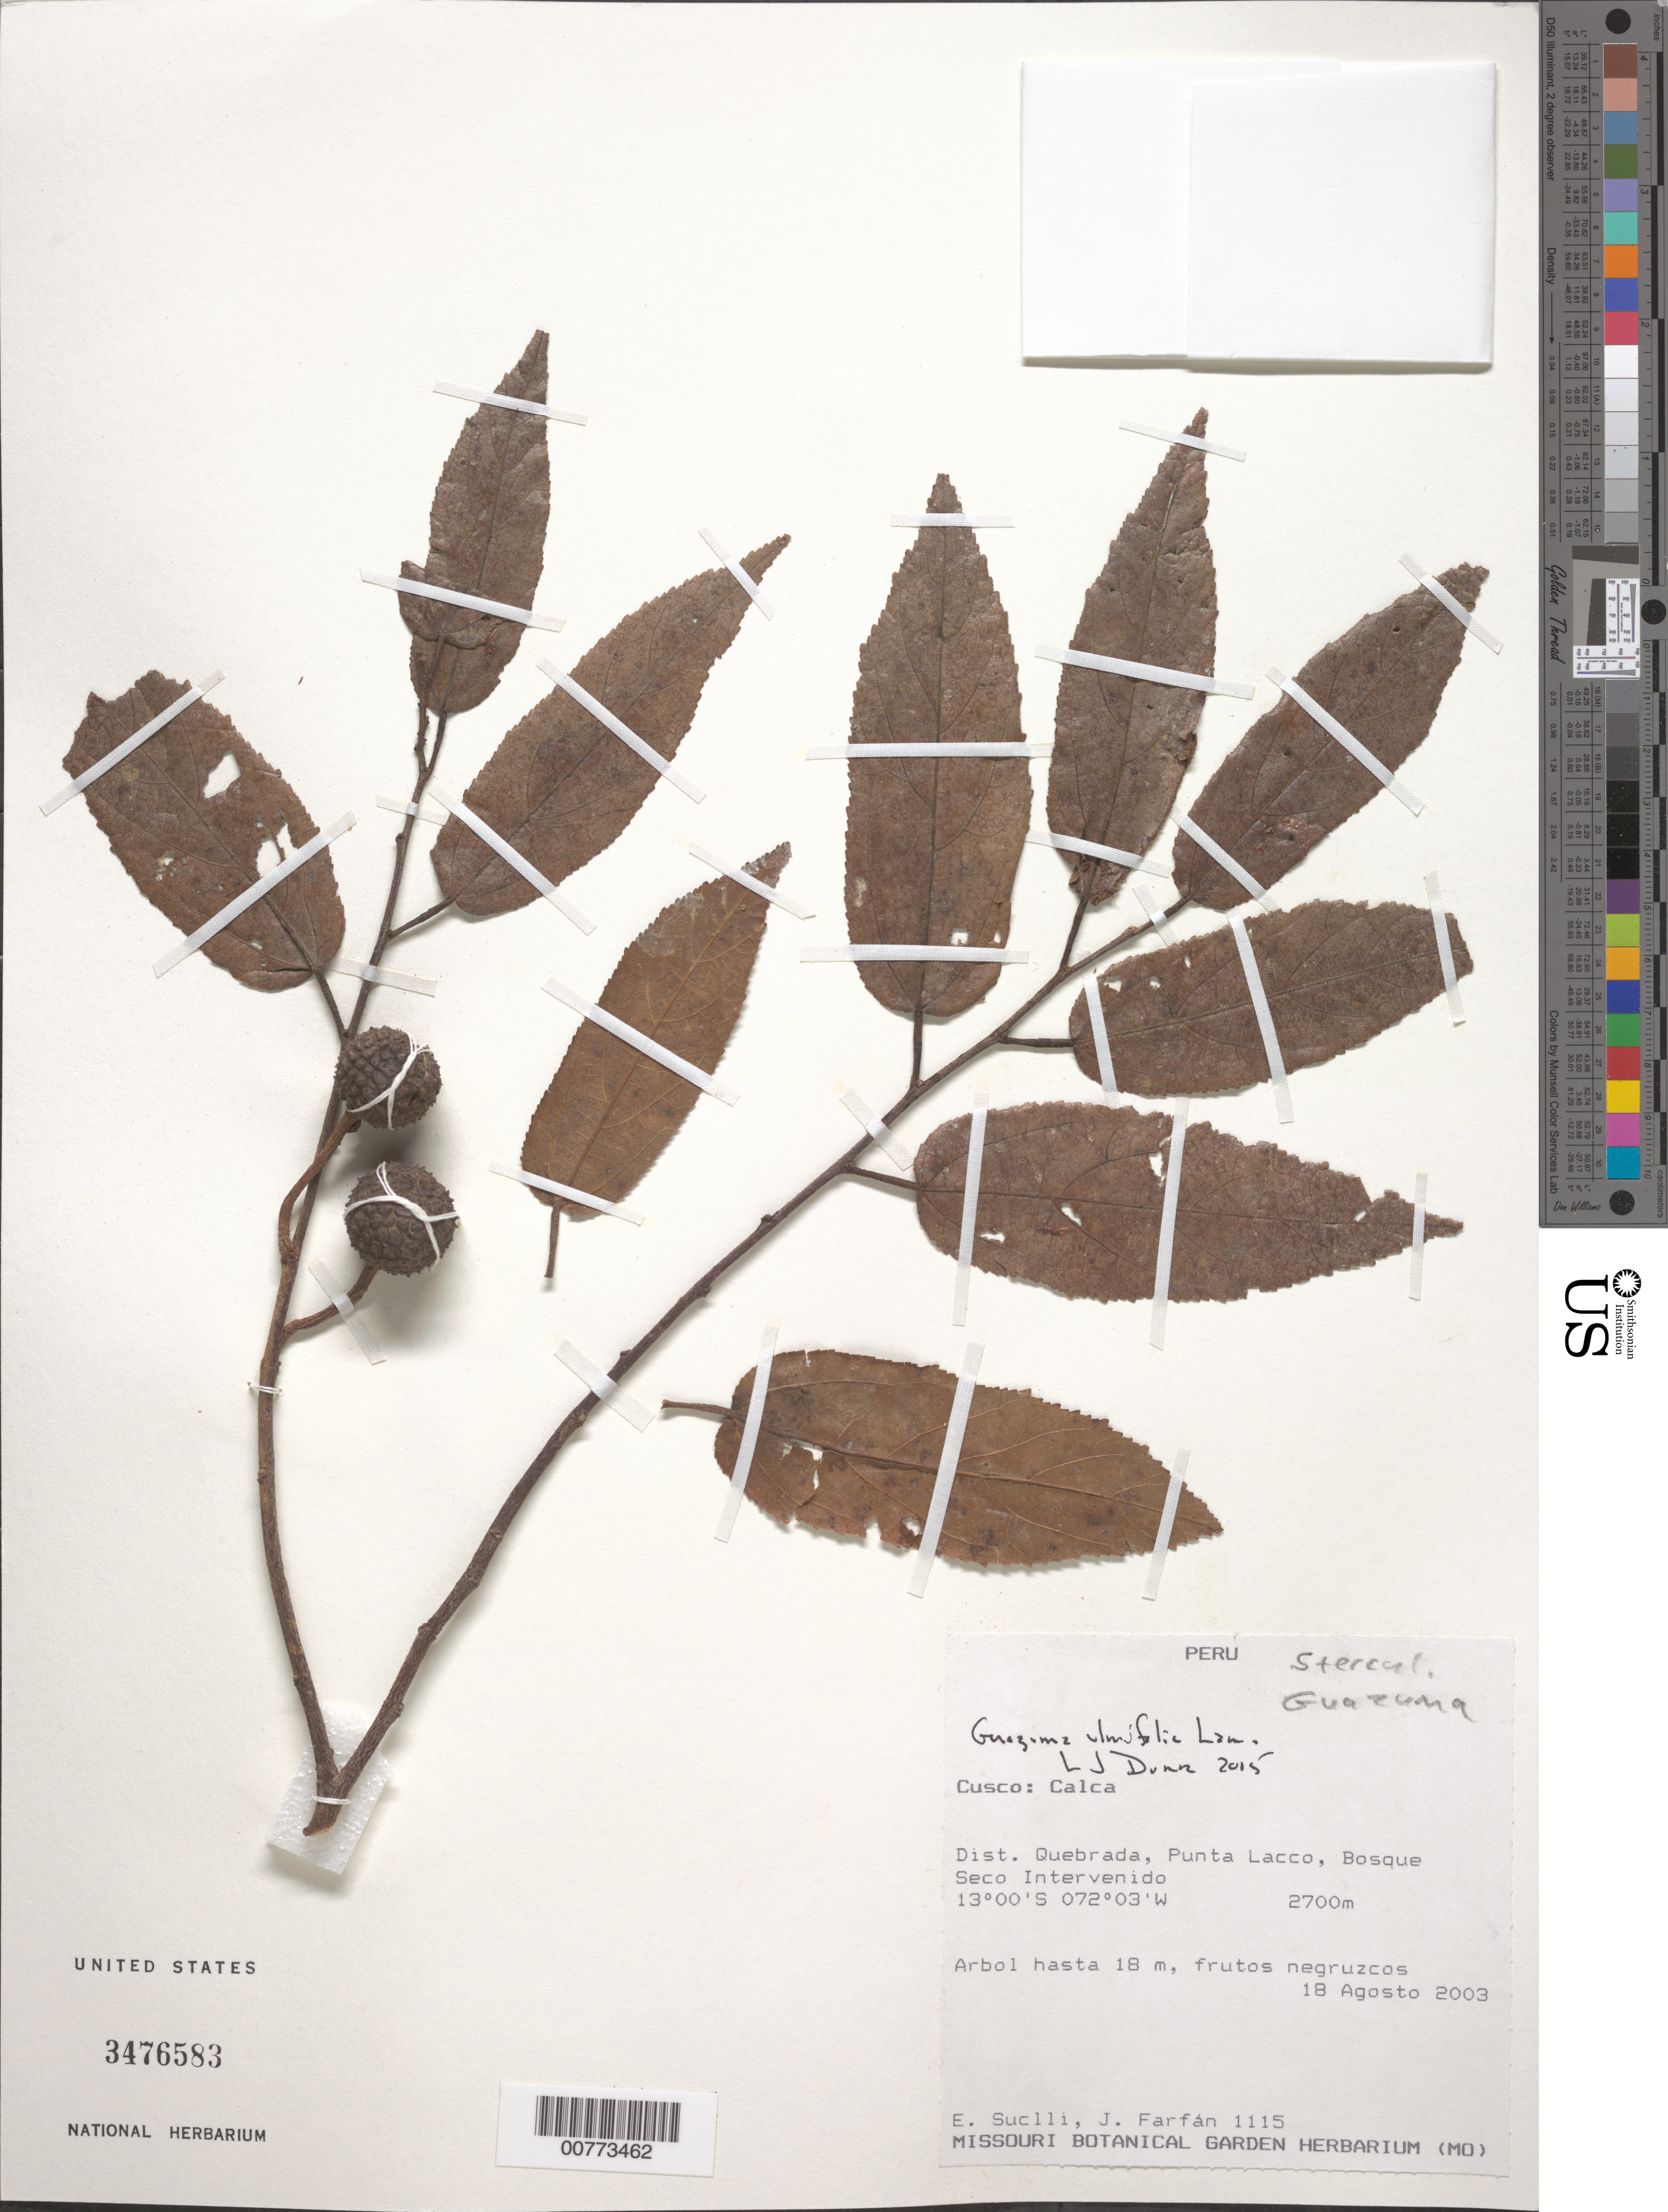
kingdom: Plantae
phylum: Tracheophyta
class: Magnoliopsida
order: Malvales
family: Malvaceae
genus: Guazuma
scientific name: Guazuma ulmifolia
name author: Lam.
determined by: Dorr, L. J., (BOT), Smithsonian Institution - National Museum of Natural History (UNITED STATES)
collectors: E. Suclli & J. Farfán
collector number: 1115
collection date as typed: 18 Aug 2003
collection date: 2003-08-18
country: Peru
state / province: Cusco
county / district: Calca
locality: Dist. Quebrada, Punta Lacco.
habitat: Bosque seco intervenido.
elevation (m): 2700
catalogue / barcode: US 3476583